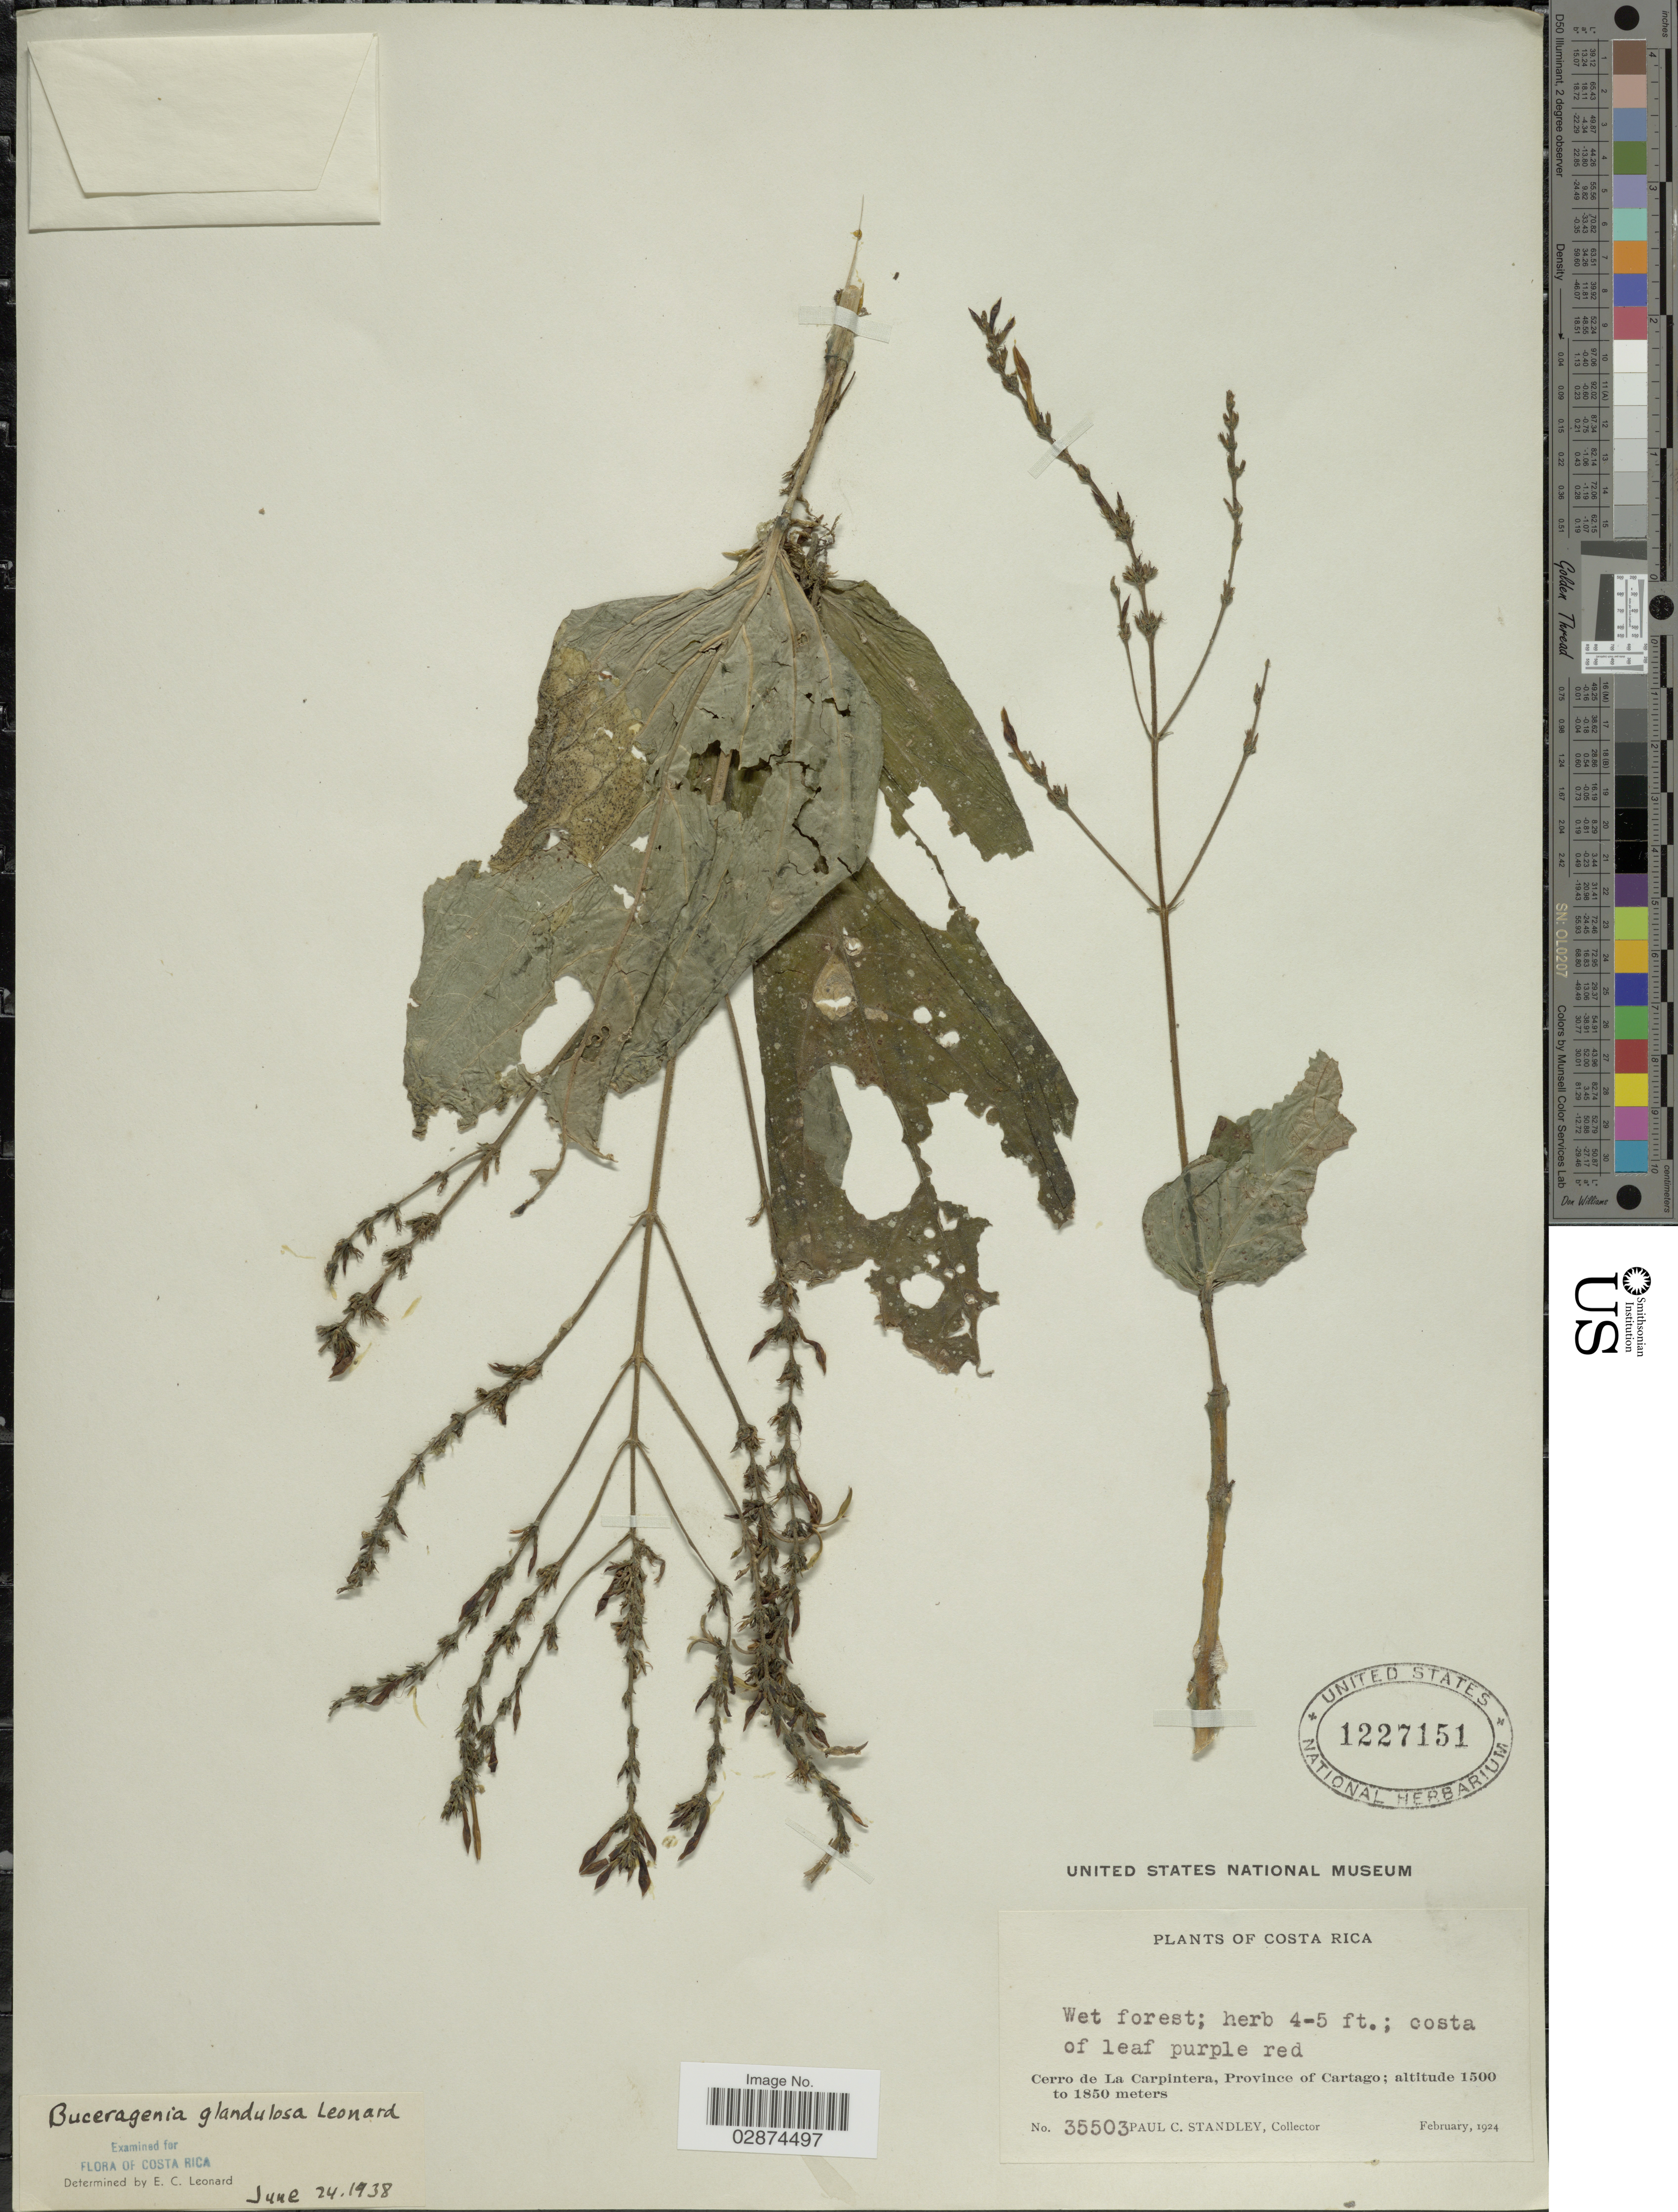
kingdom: Plantae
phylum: Tracheophyta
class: Magnoliopsida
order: Lamiales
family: Acanthaceae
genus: Buceragenia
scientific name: Buceragenia glandulosa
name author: Leonard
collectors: P. C. Standley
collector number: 35503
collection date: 1924-02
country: Costa Rica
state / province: Cartago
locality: Cerro de La Carpintera.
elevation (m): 1500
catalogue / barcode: US 1227151